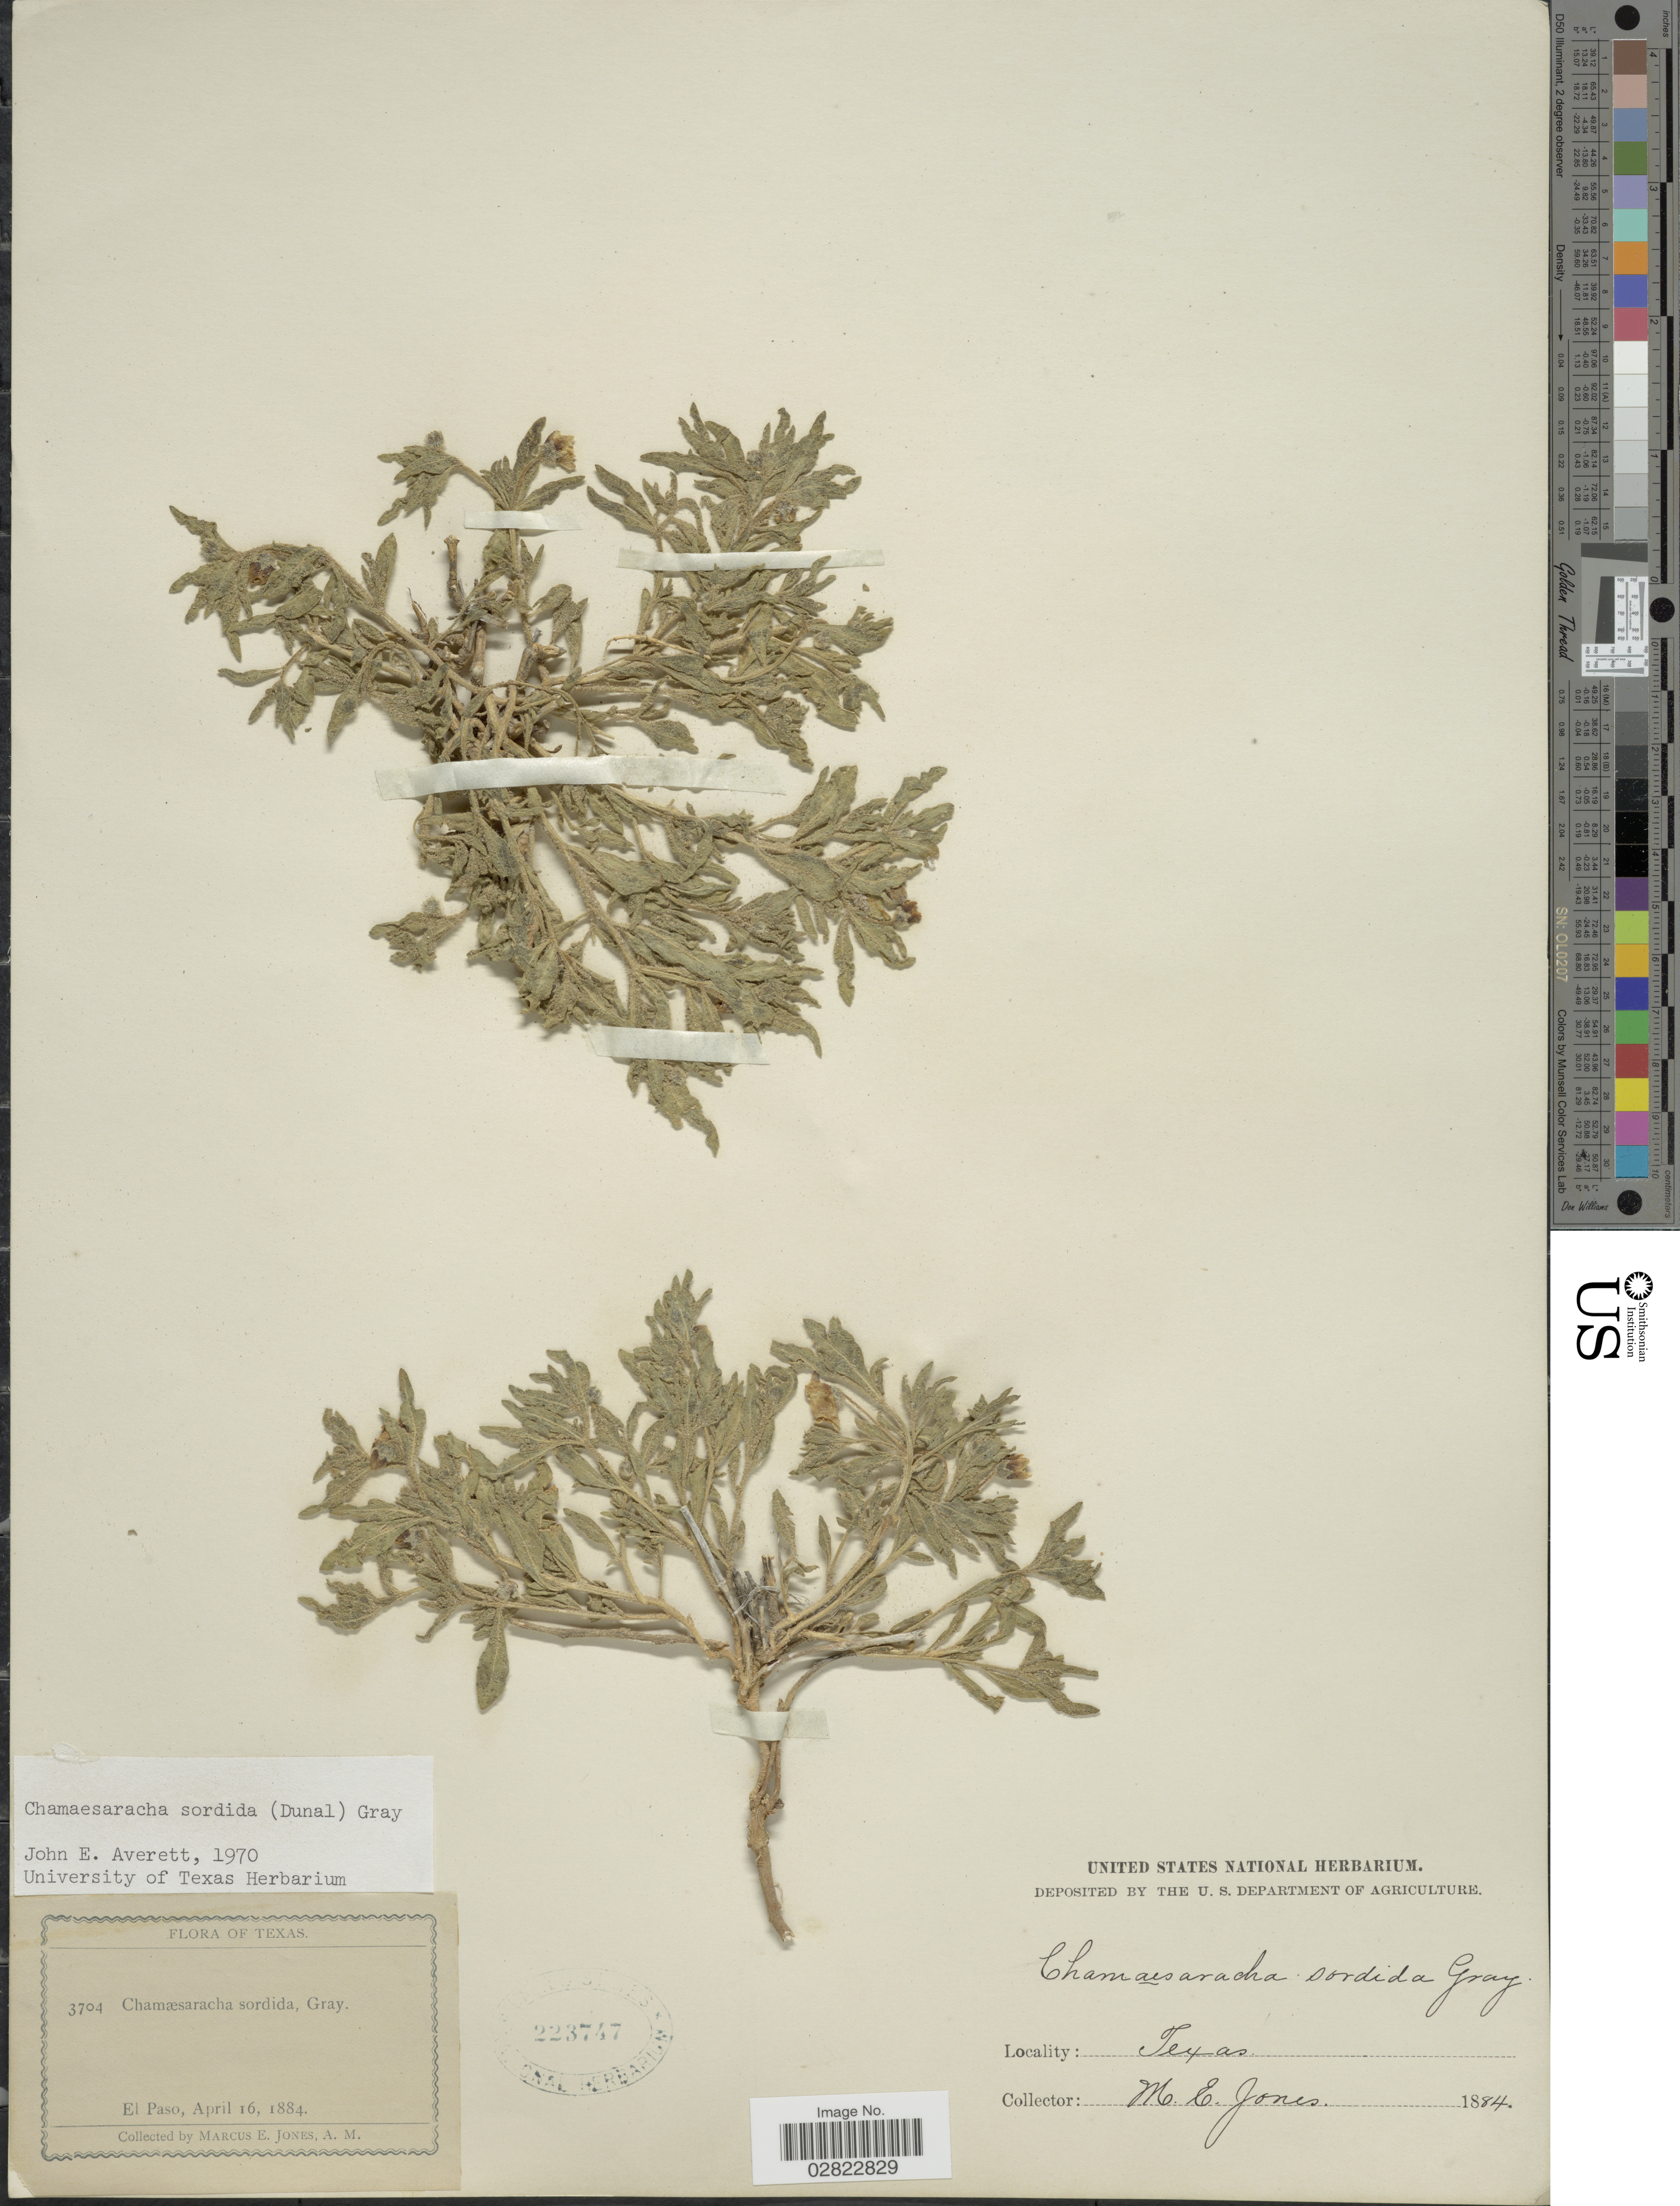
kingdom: Plantae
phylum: Tracheophyta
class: Magnoliopsida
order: Solanales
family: Solanaceae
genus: Chamaesaracha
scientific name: Chamaesaracha sordida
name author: (Dunal) S.F. Gray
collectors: M. E. Jones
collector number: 3704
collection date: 1884-04-16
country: United States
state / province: Texas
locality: El Paso.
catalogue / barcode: US 223747